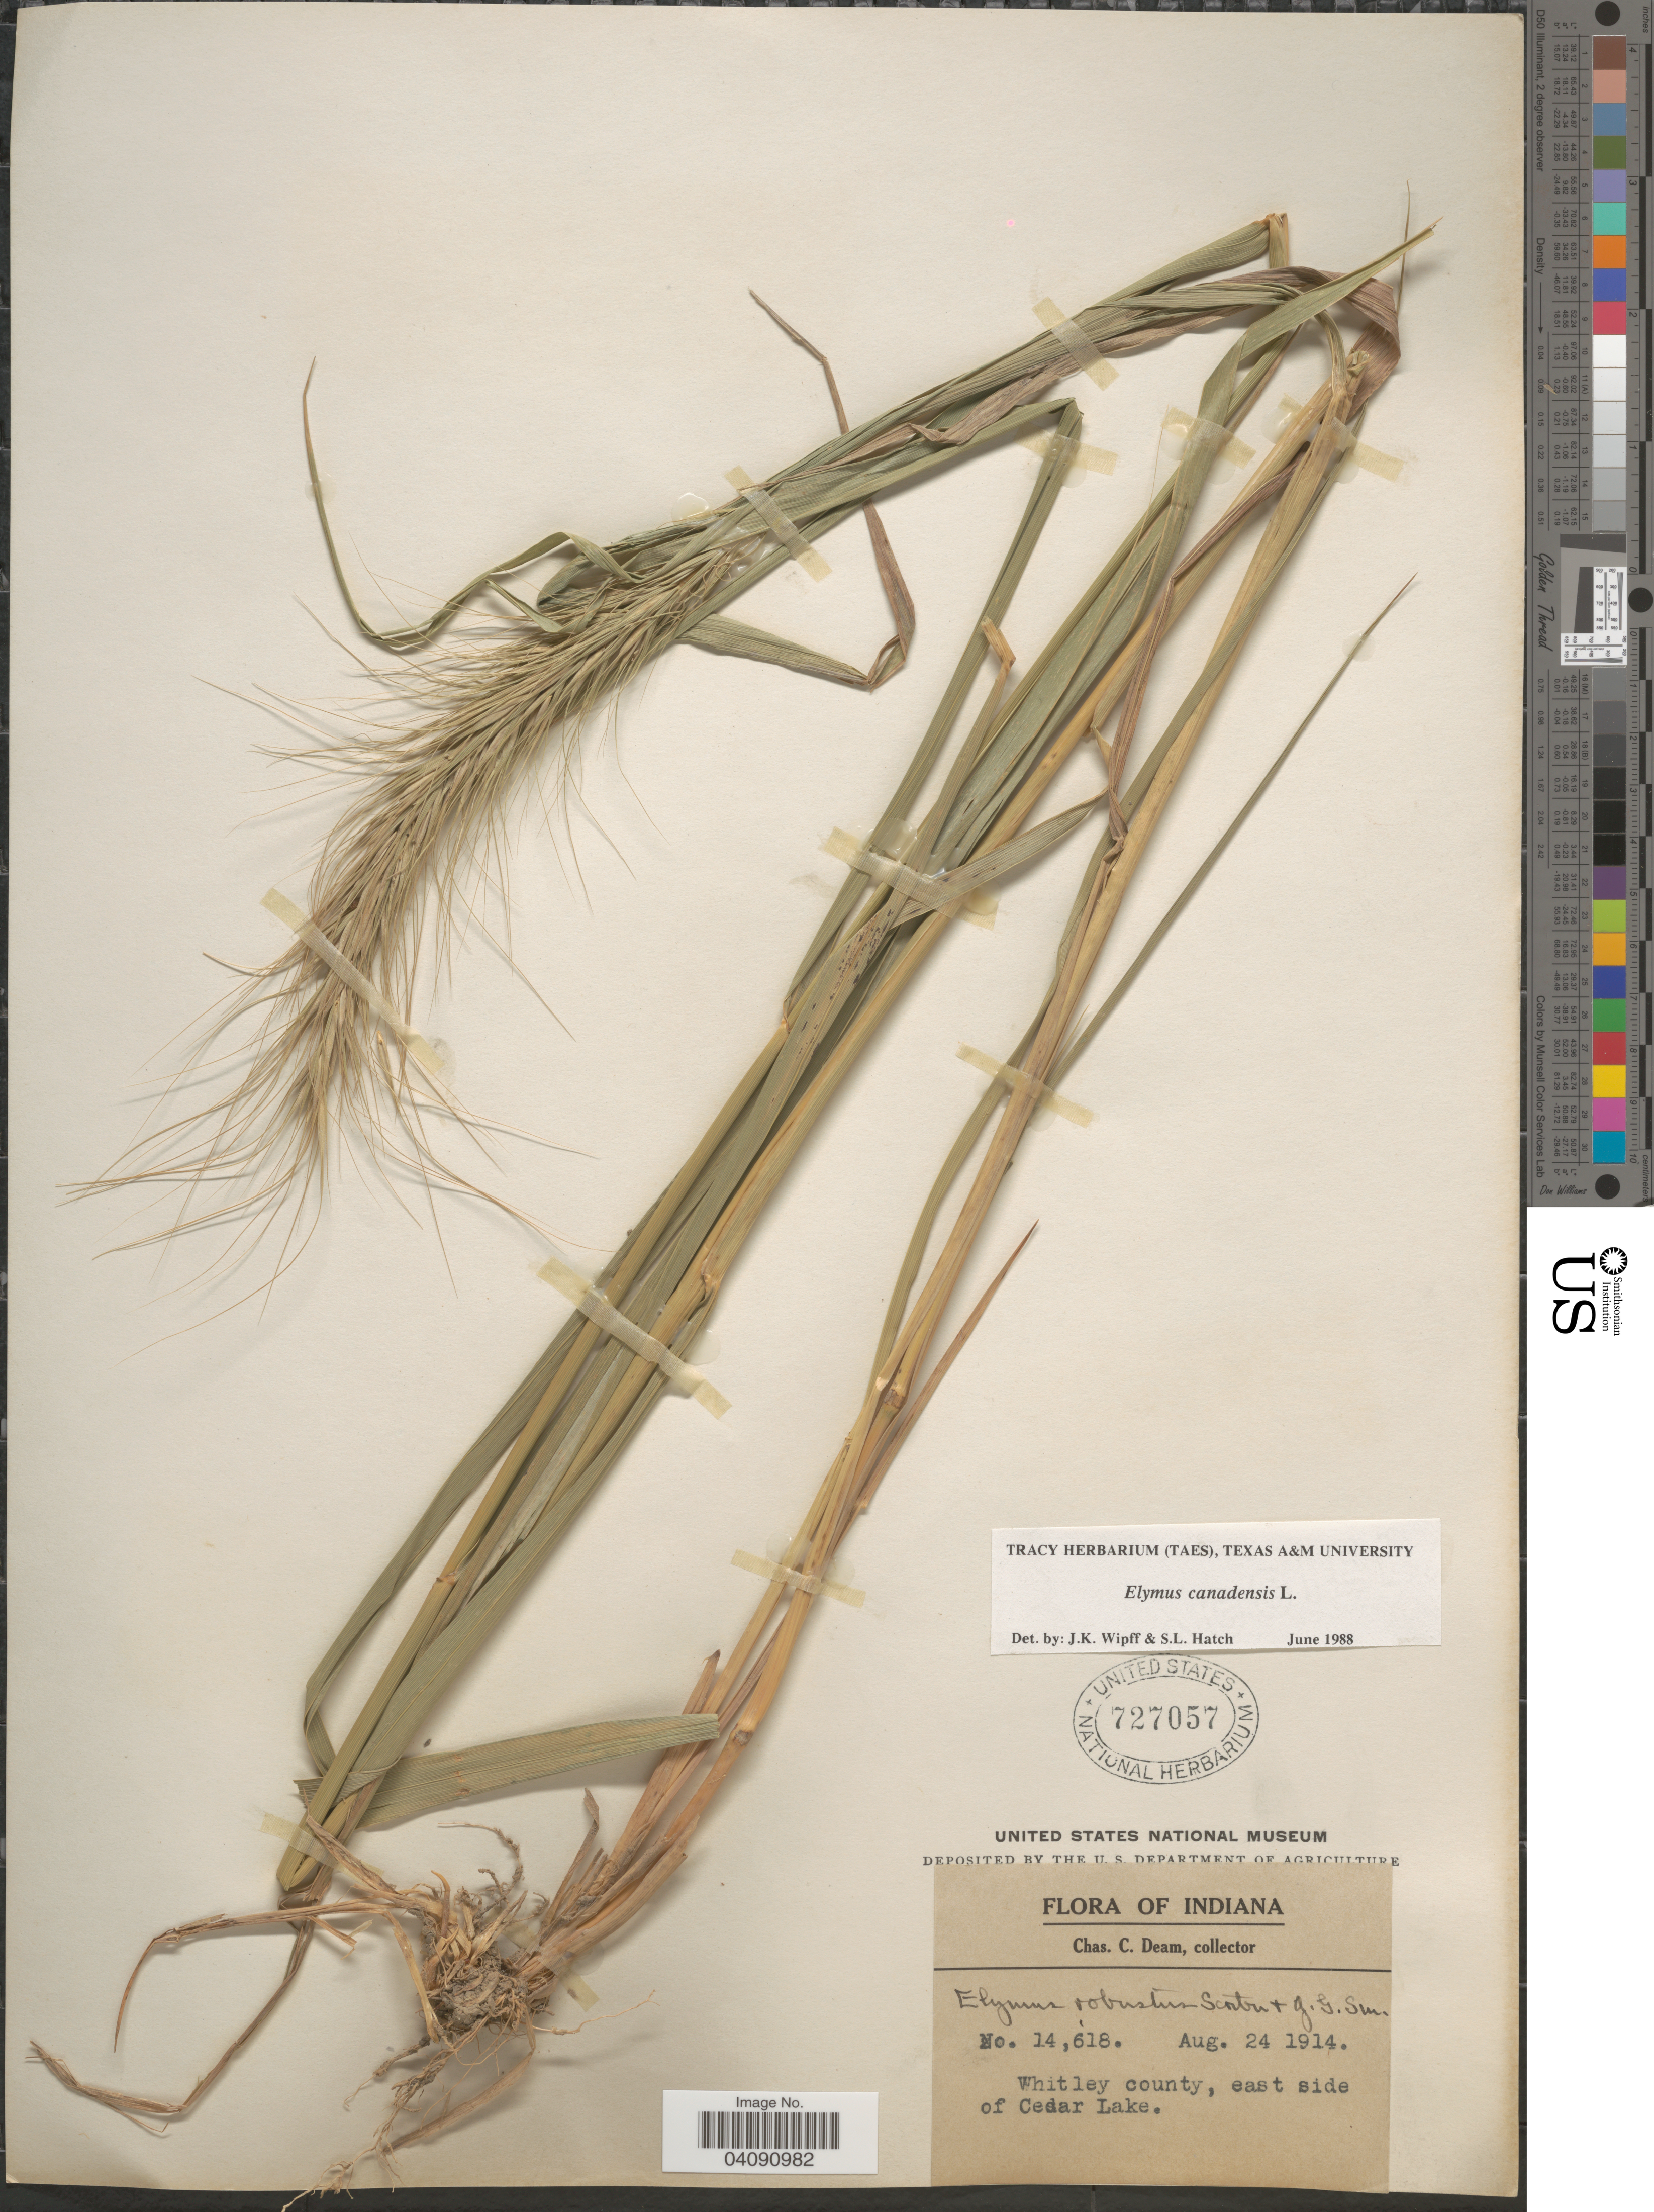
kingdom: Plantae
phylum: Tracheophyta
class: Liliopsida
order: Poales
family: Poaceae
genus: Elymus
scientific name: Elymus canadensis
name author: L.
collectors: C. C. Deam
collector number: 14618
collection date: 1914-08-24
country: United States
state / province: Indiana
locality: Whitley county, east side of Cedar Lake.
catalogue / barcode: US 727057